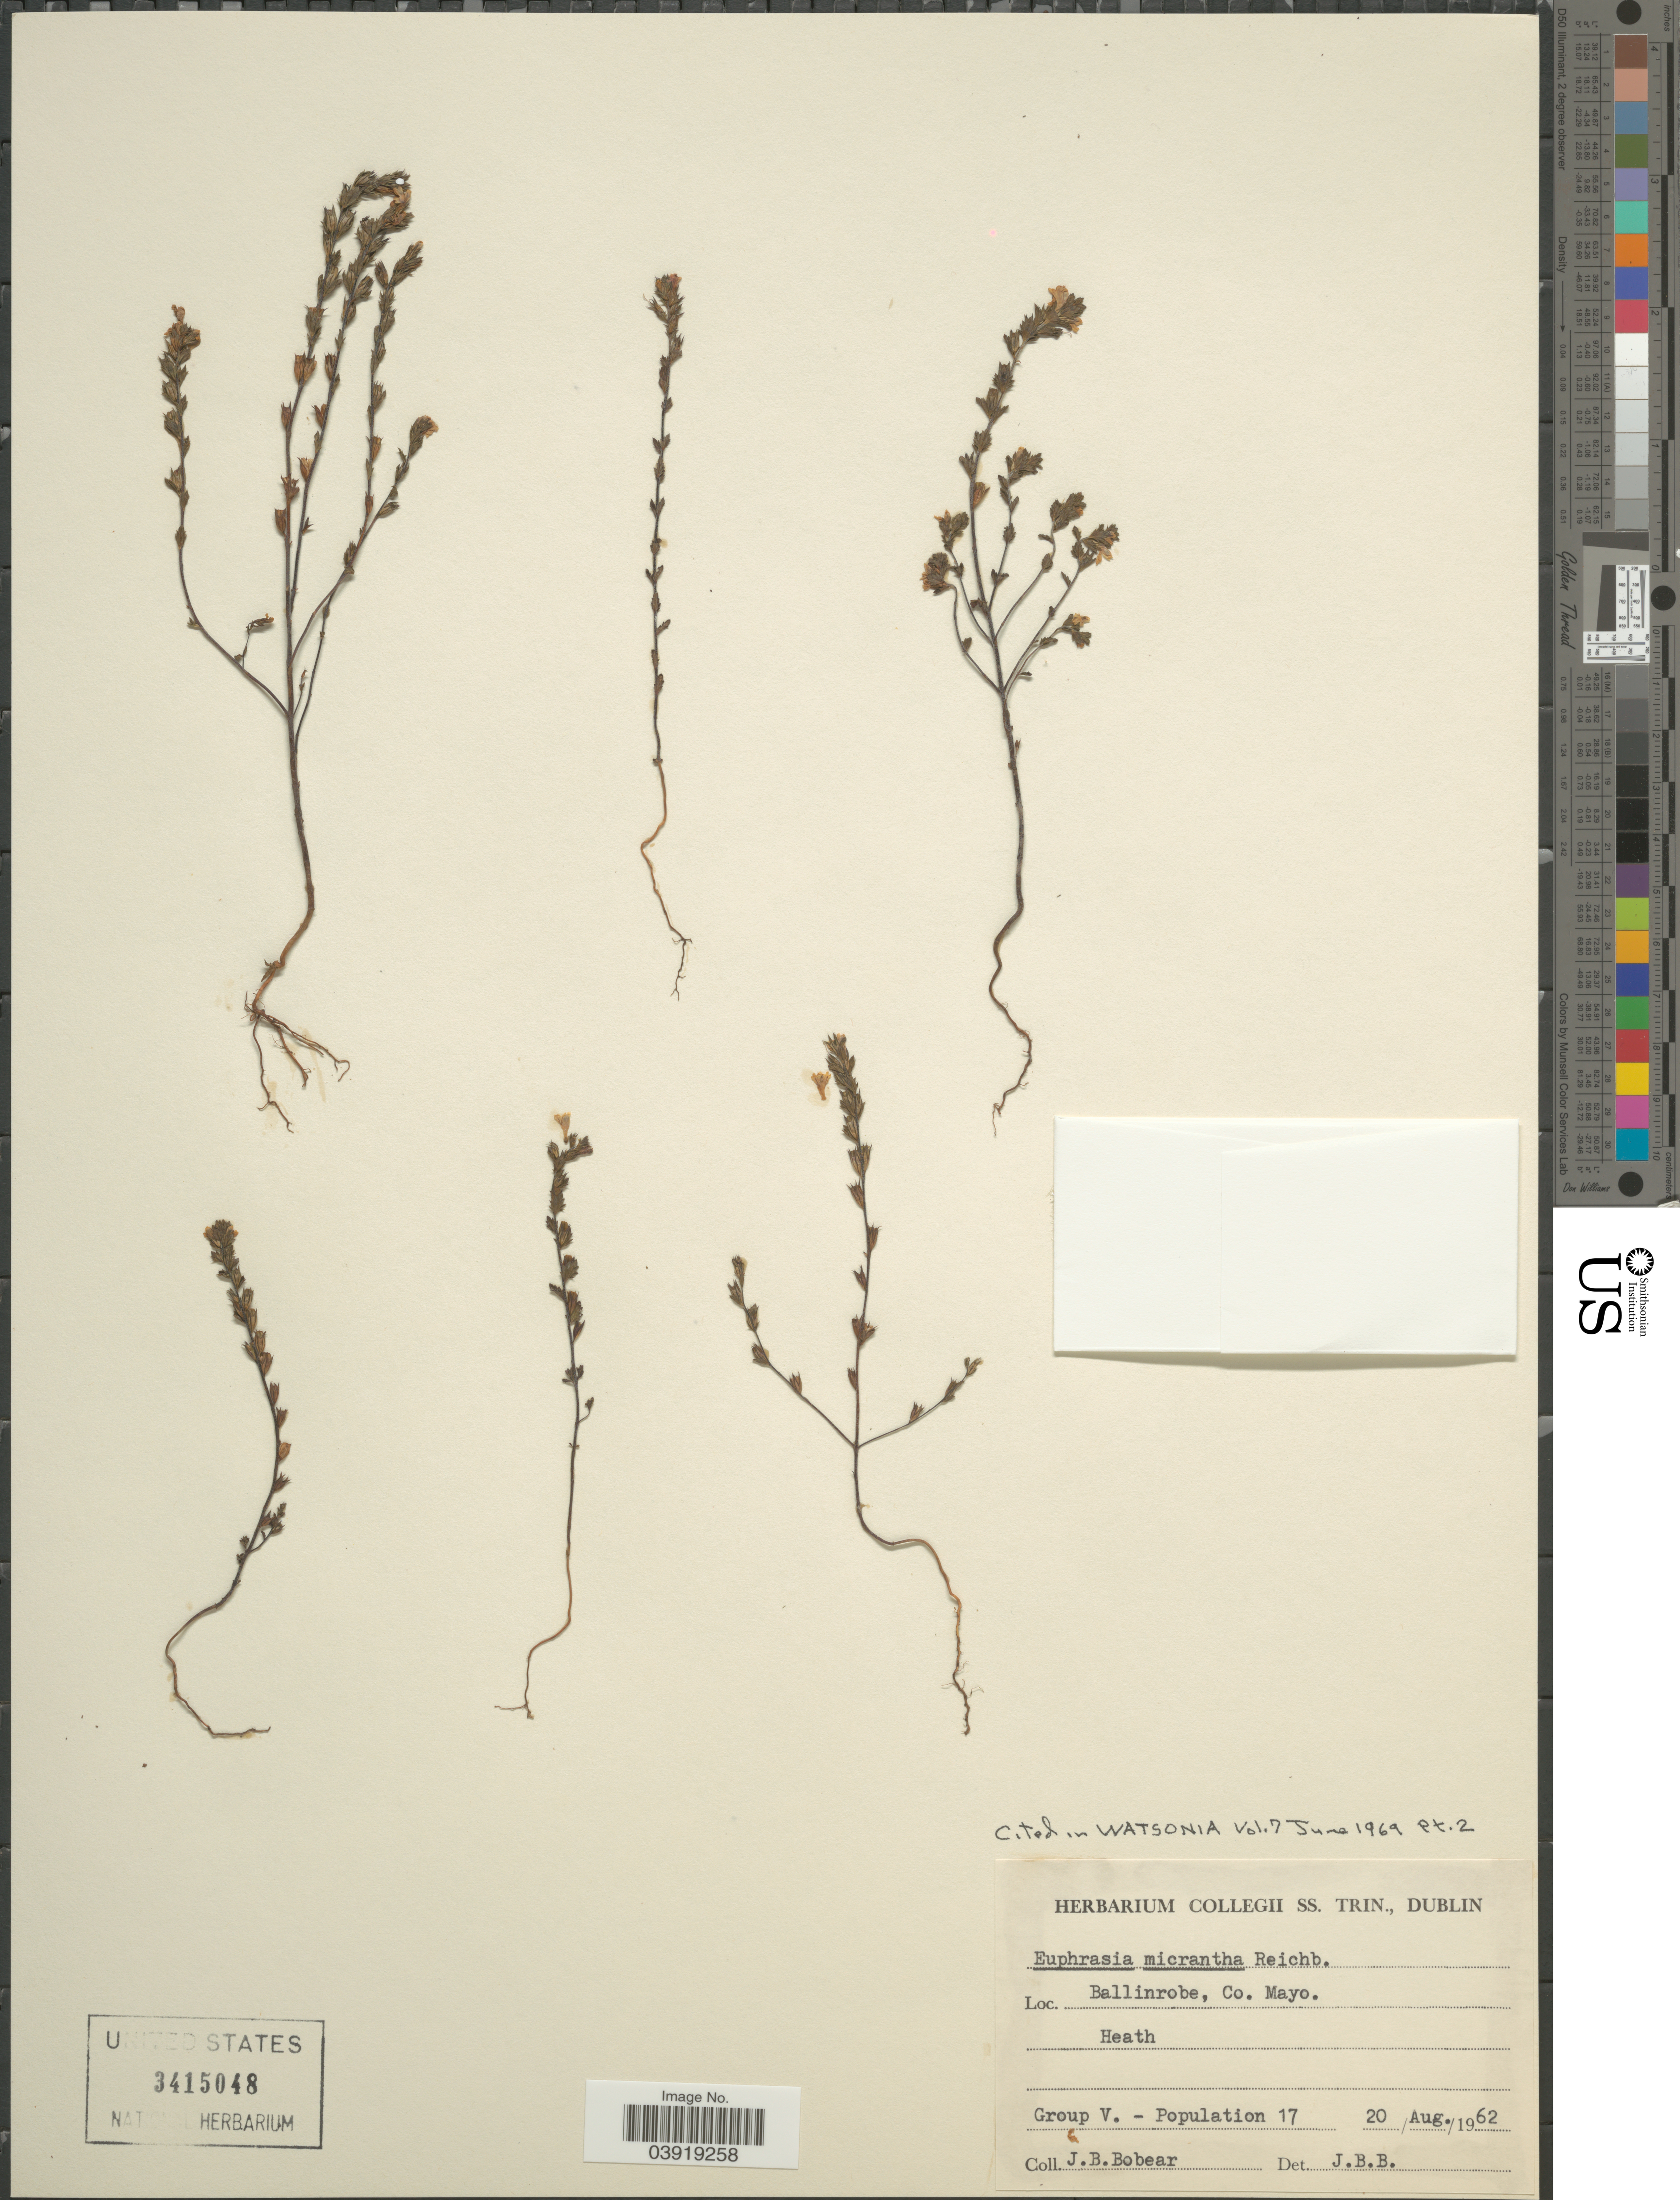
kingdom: Plantae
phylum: Tracheophyta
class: Magnoliopsida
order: Lamiales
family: Orobanchaceae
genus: Euphrasia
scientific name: Euphrasia micrantha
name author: Rchb. f.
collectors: J. Bobear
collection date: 1962-08-20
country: Ireland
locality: Ballinrobe, Co. Mayo. Heath.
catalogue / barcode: US 3415048